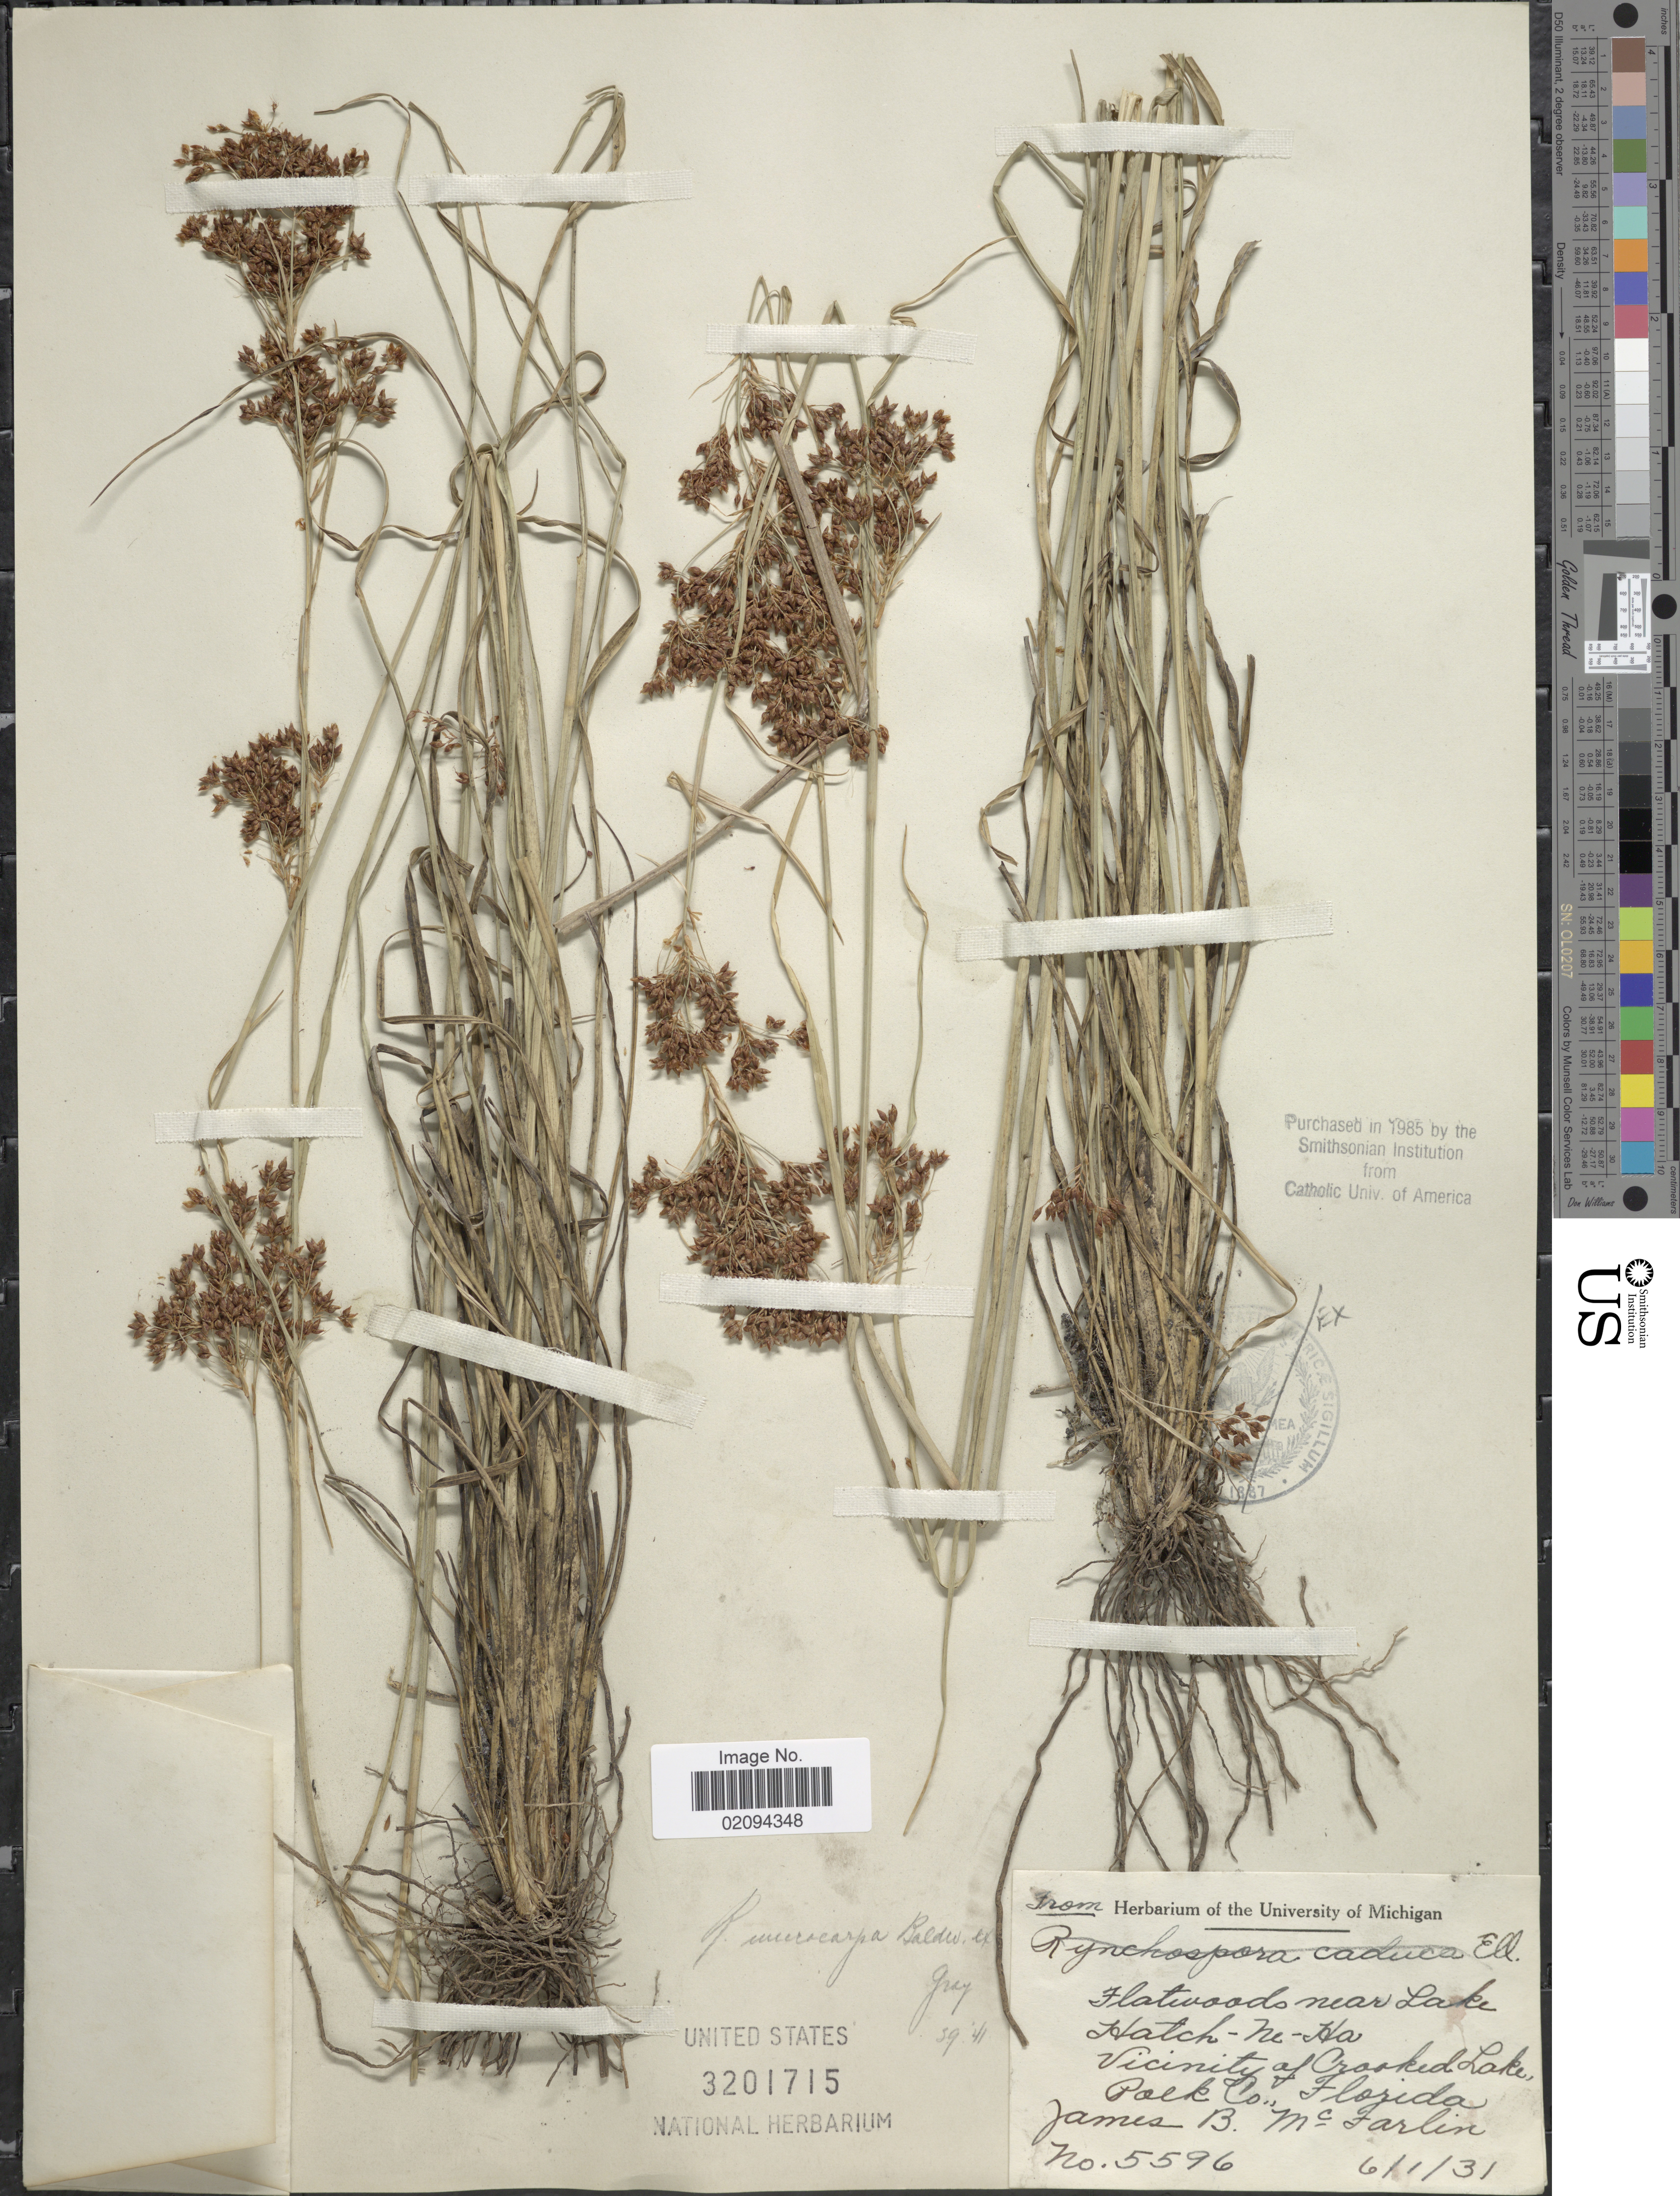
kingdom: Plantae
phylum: Tracheophyta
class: Liliopsida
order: Poales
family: Cyperaceae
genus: Rhynchospora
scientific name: Rhynchospora microcarpa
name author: Baldwin ex A. Gray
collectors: J. McFarlin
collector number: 5596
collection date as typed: Transcribed d/m/y: 1/6/31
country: United States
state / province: Florida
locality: Flatwoods near Lake Hatch-Ne-Ha. Vicinity of Crooked Lake, Polk Co.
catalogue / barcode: US 3201715